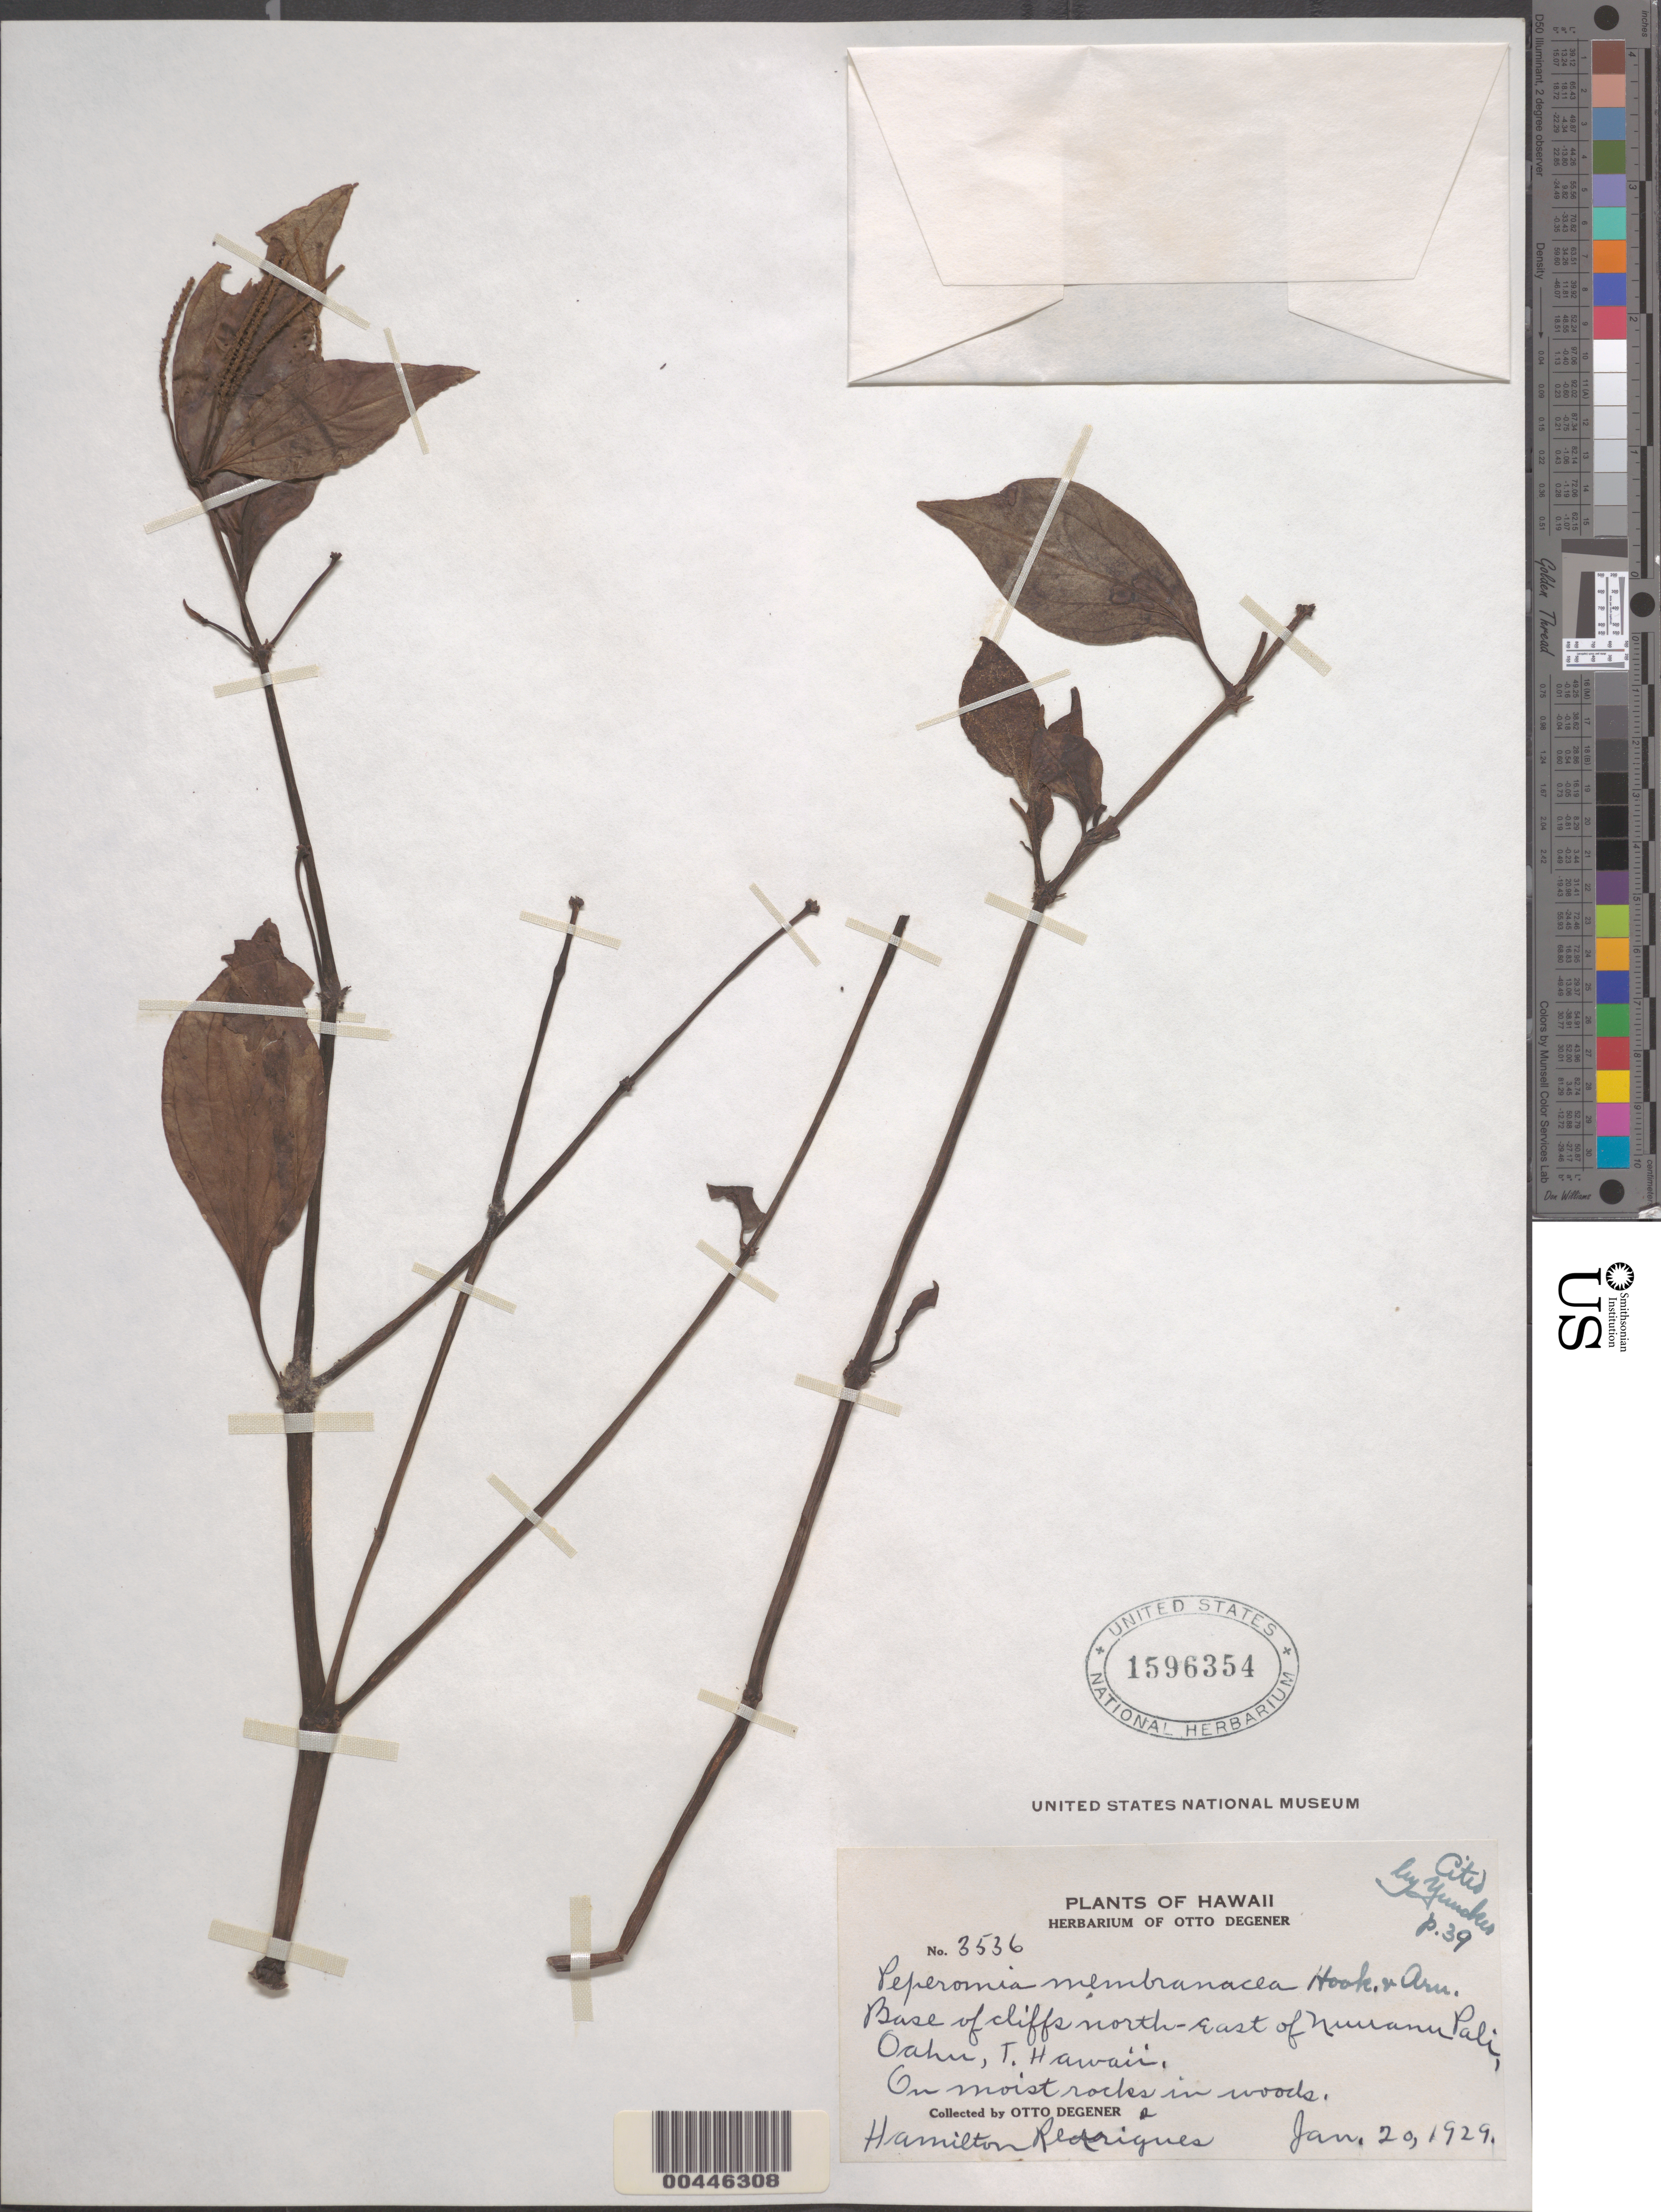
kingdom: Plantae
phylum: Tracheophyta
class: Magnoliopsida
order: Piperales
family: Piperaceae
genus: Peperomia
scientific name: Peperomia membranacea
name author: Hook. & Arn.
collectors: O. Degener & H. Rodrigues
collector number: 3536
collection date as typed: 20 Jan 1929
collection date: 1929-01-20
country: United States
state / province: Hawaii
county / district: Honolulu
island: Oahu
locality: Base of cliffs NE of Nuuanu Pali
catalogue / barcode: US 1596354